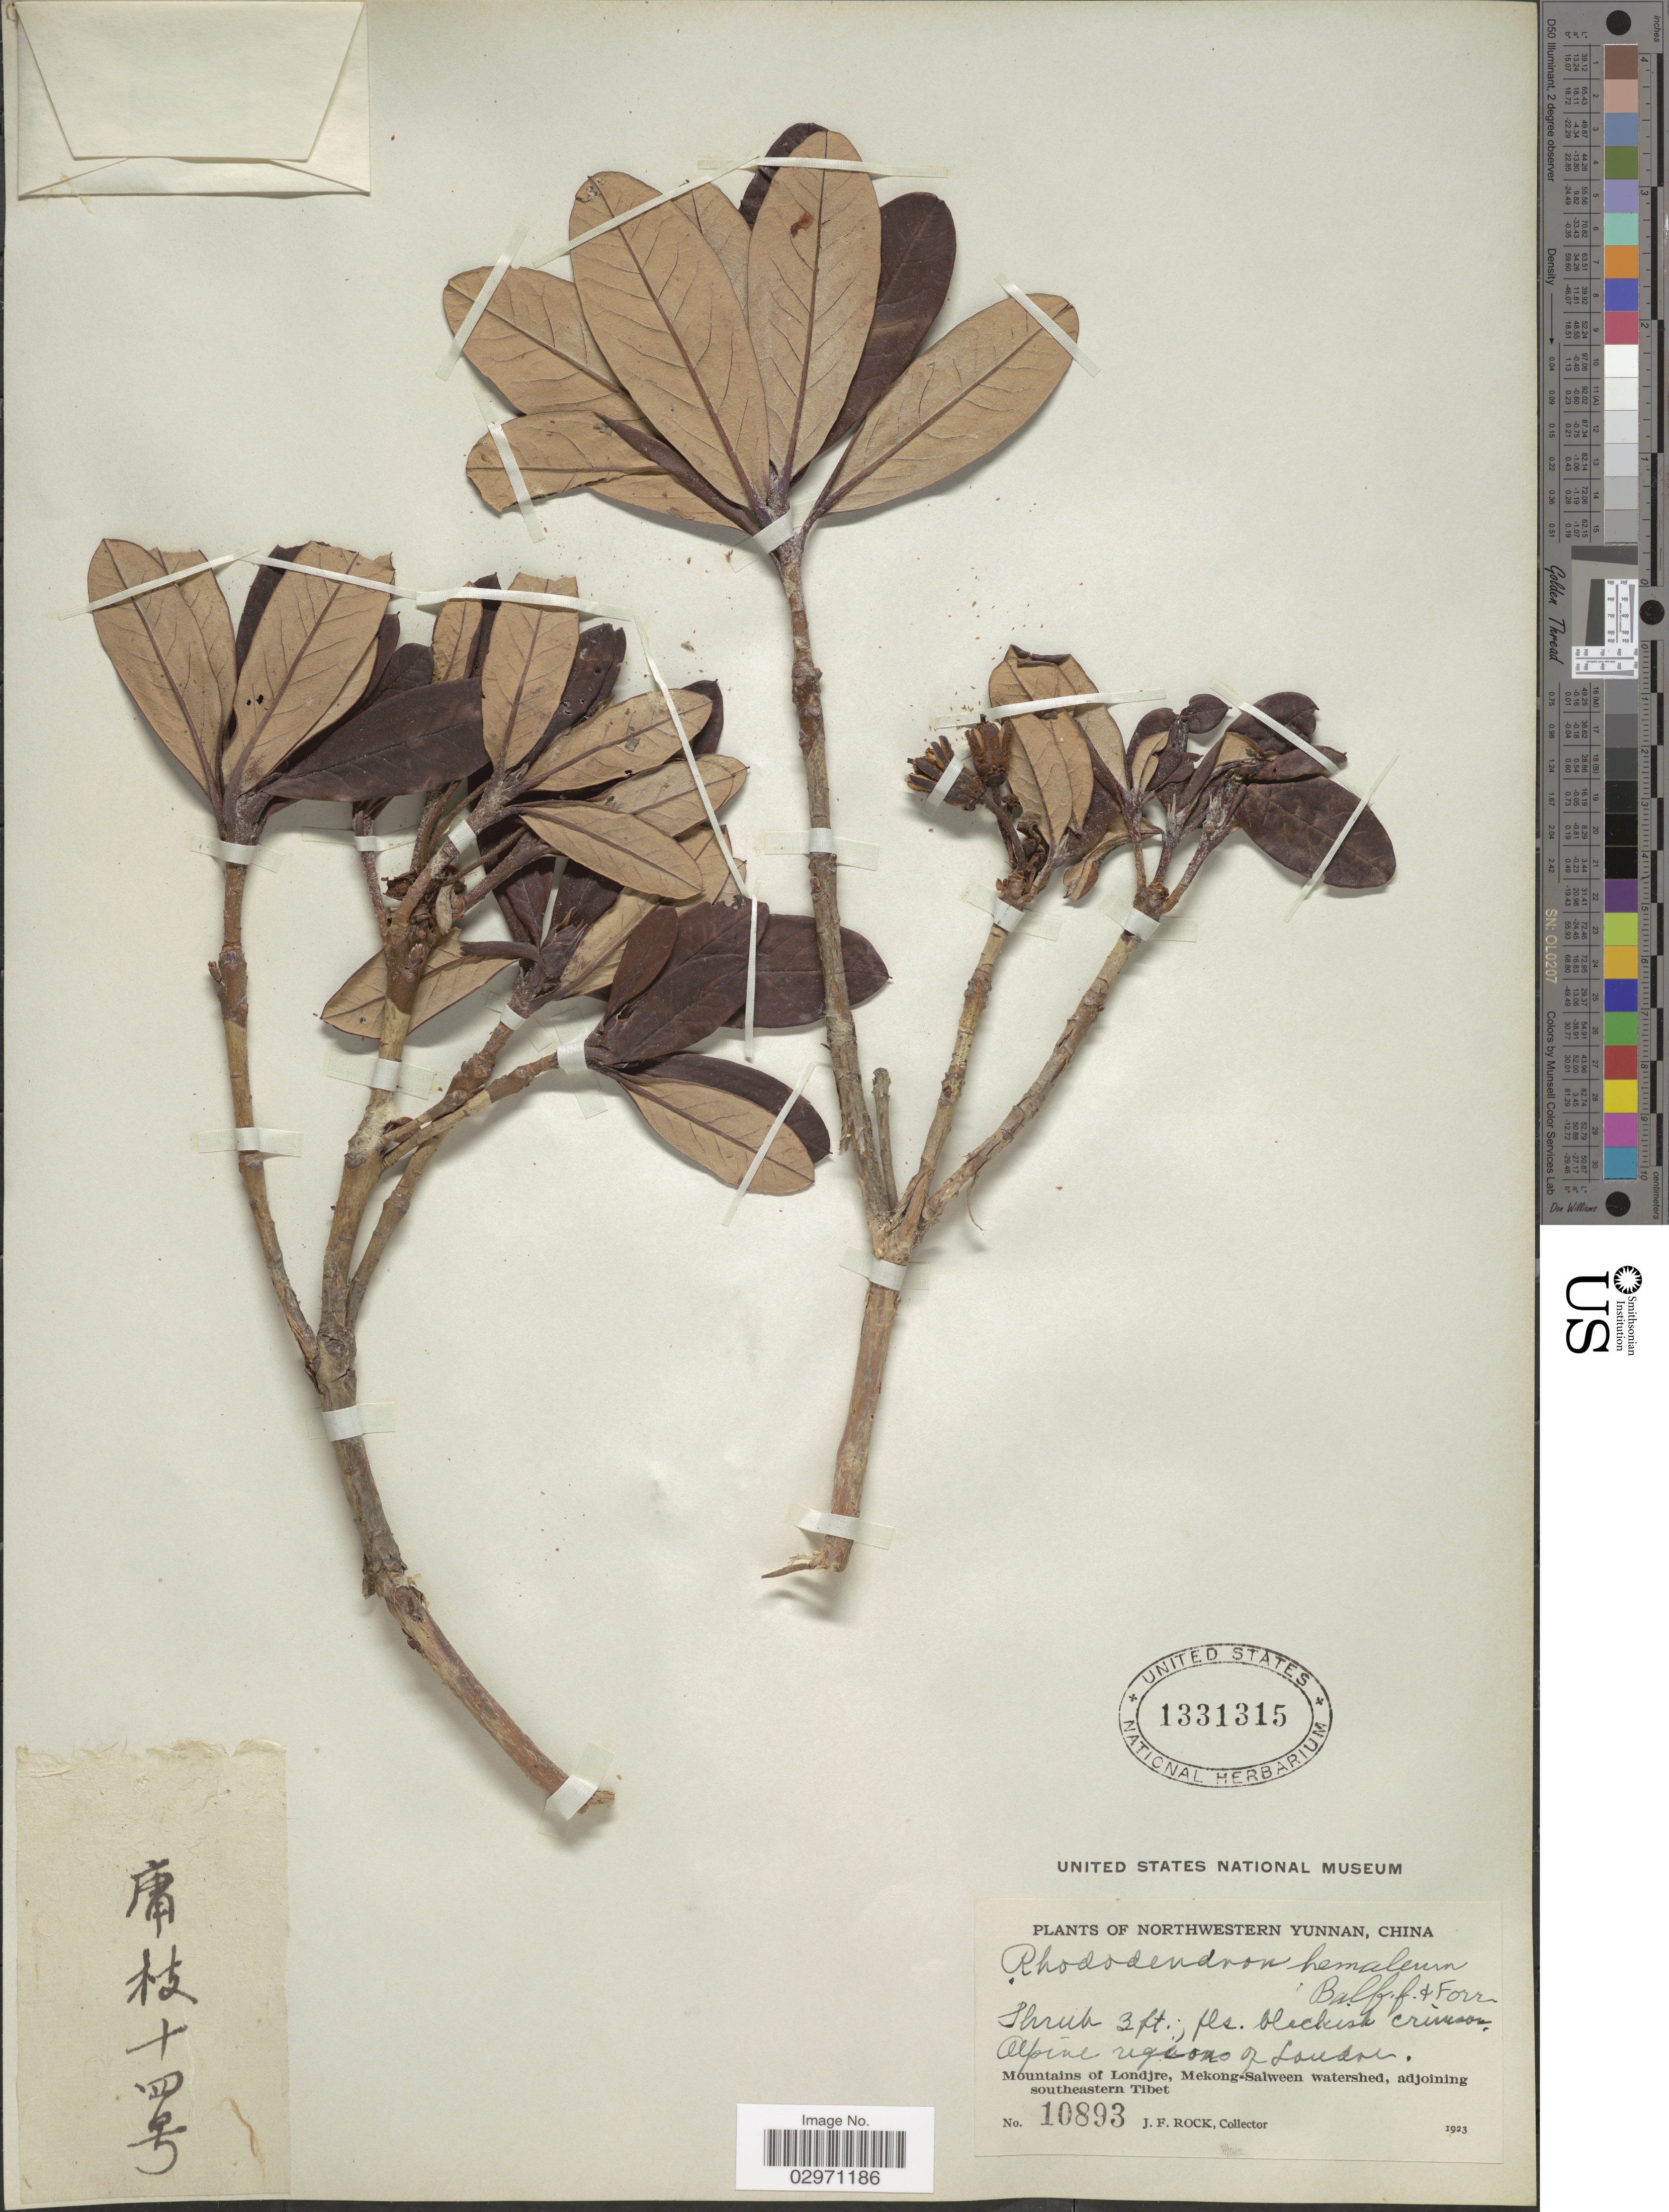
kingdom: Plantae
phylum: Tracheophyta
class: Magnoliopsida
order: Ericales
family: Ericaceae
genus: Rhododendron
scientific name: Rhododendron haemaleum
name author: Balf. f. & Forrest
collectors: J. Rock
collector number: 10893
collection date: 1923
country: China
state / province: Yunnan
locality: Northwestern Yunnan. Alpine regions of Londre. Mountains of Londjre, Mekong-Salween watershed, adjoining southeastern Tibet.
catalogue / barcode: US 1331315